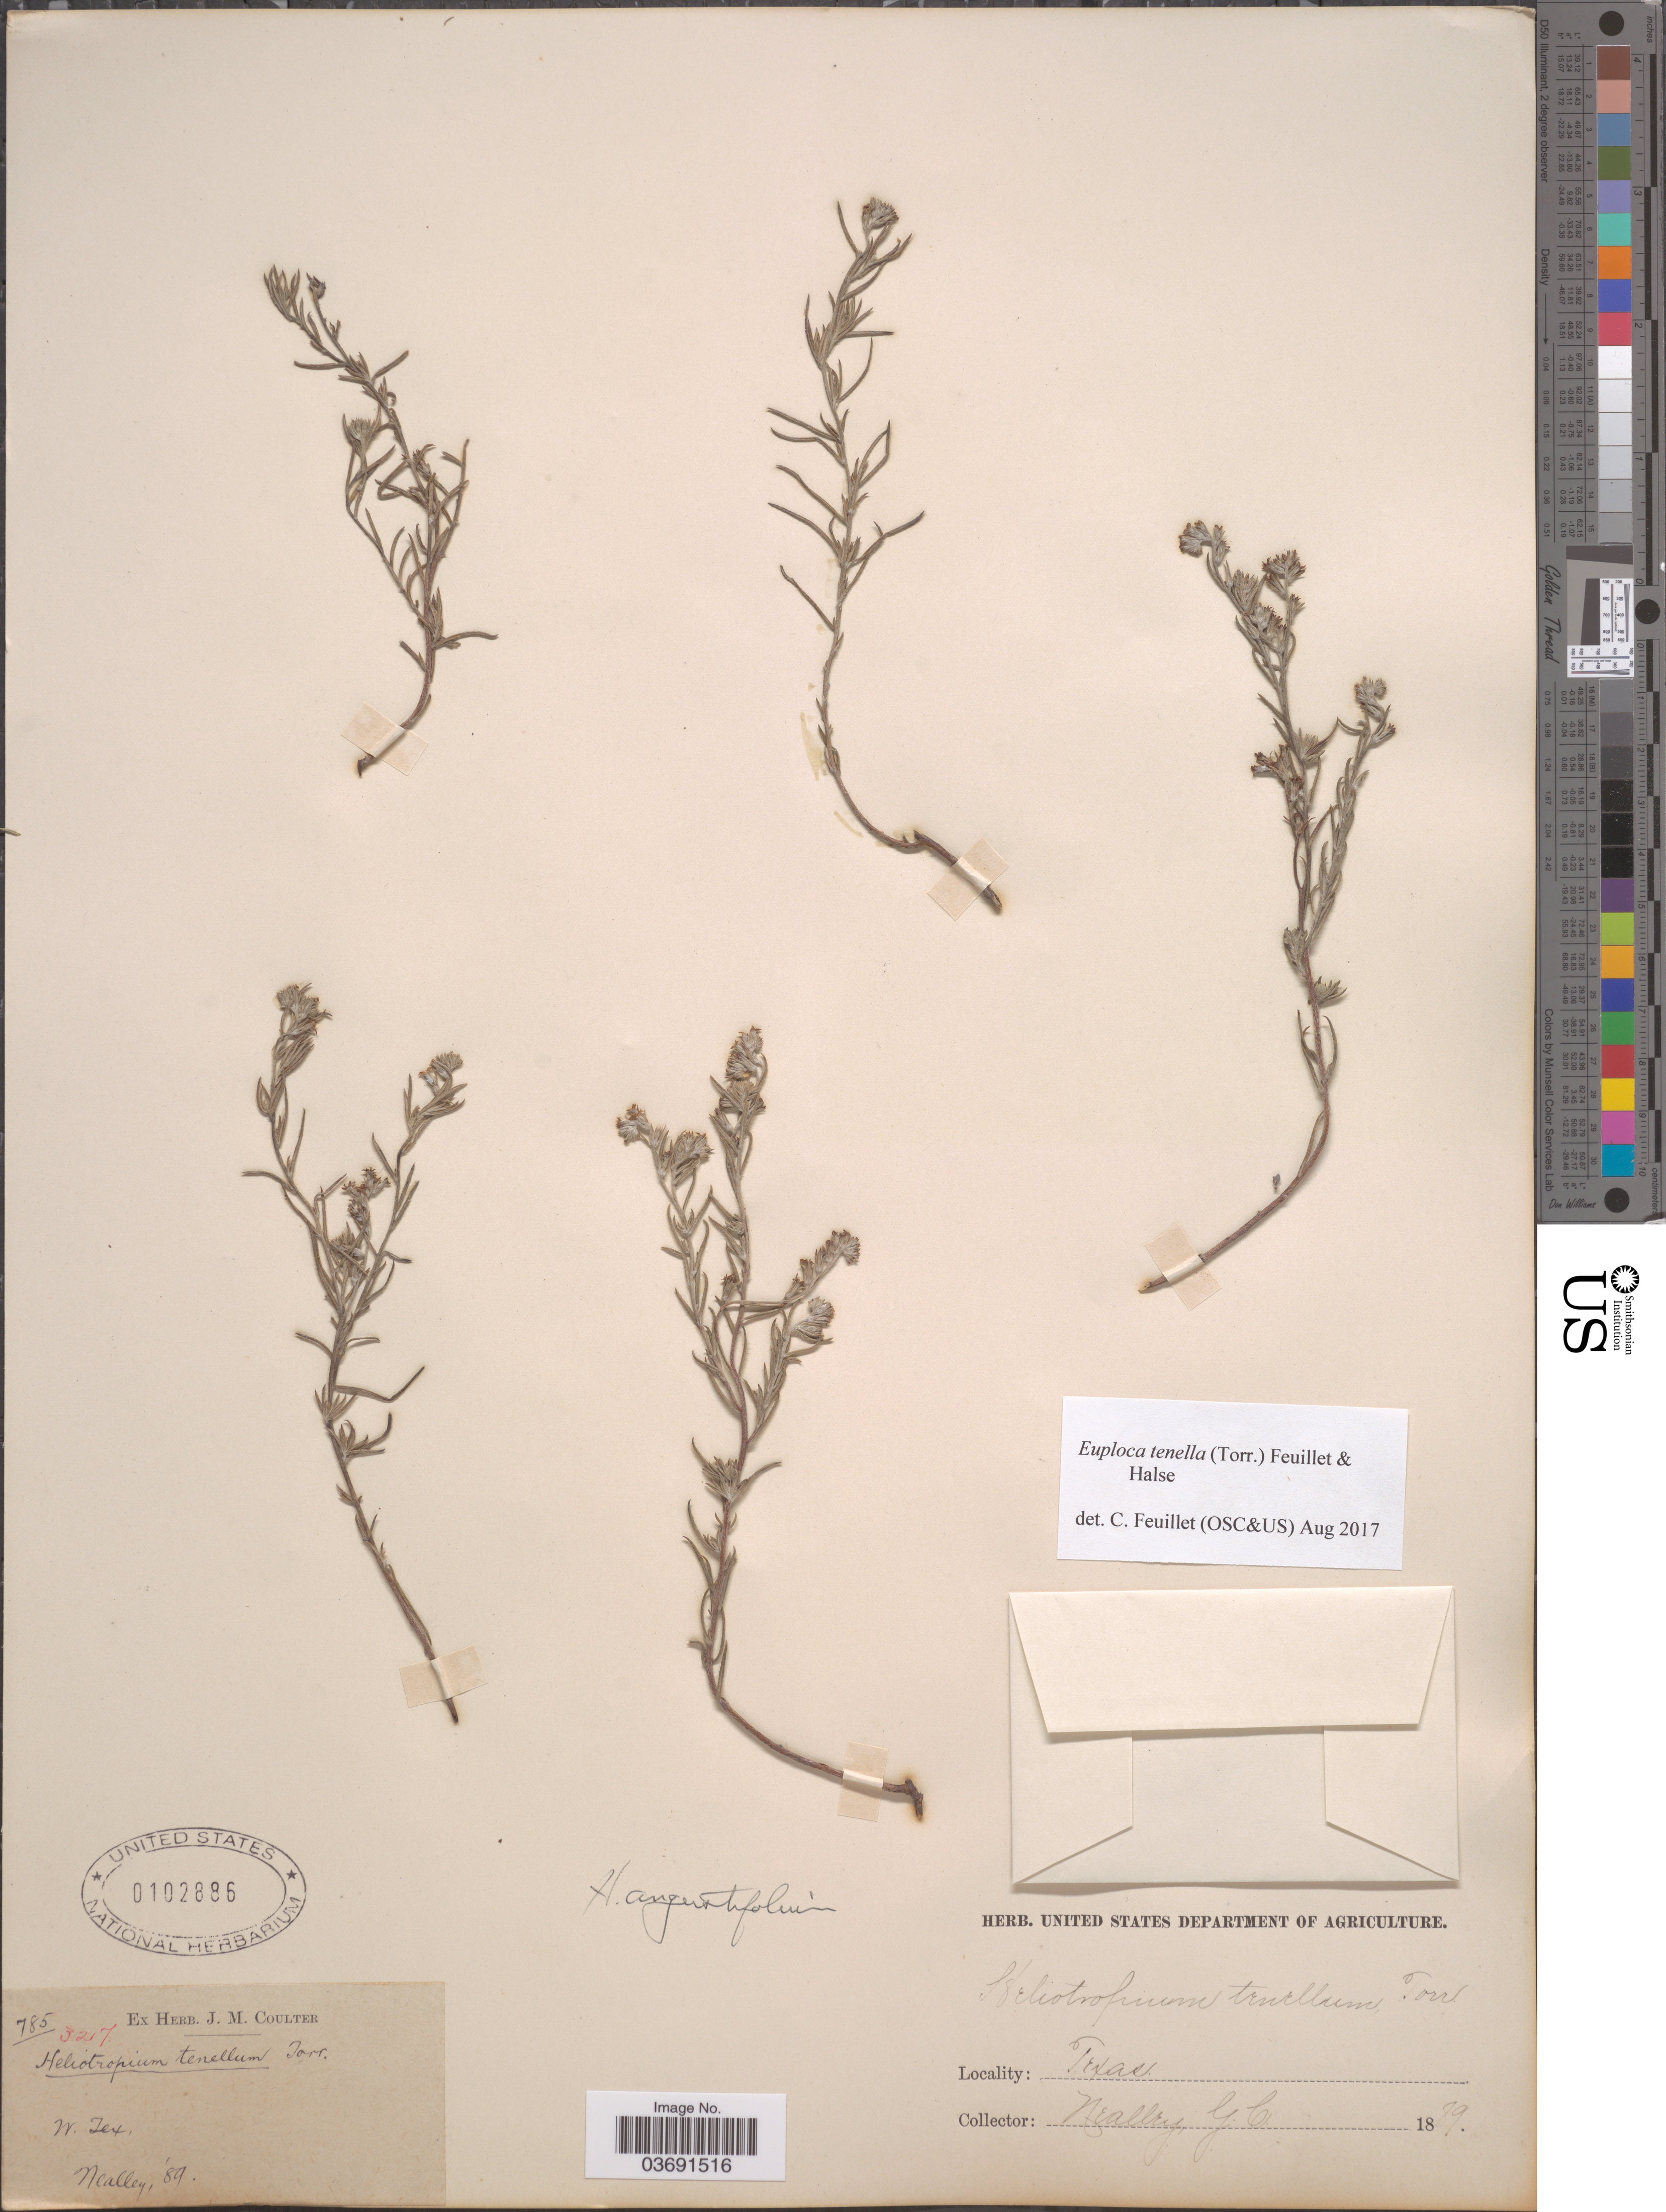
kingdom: Plantae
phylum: Tracheophyta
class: Magnoliopsida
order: Boraginales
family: Heliotropiaceae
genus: Euploca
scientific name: Euploca tenella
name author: (Torr.) Feuillet & Halse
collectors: G. C. Nealley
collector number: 785/3217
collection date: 1889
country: United States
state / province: Texas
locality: W. Tex.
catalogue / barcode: US 102886